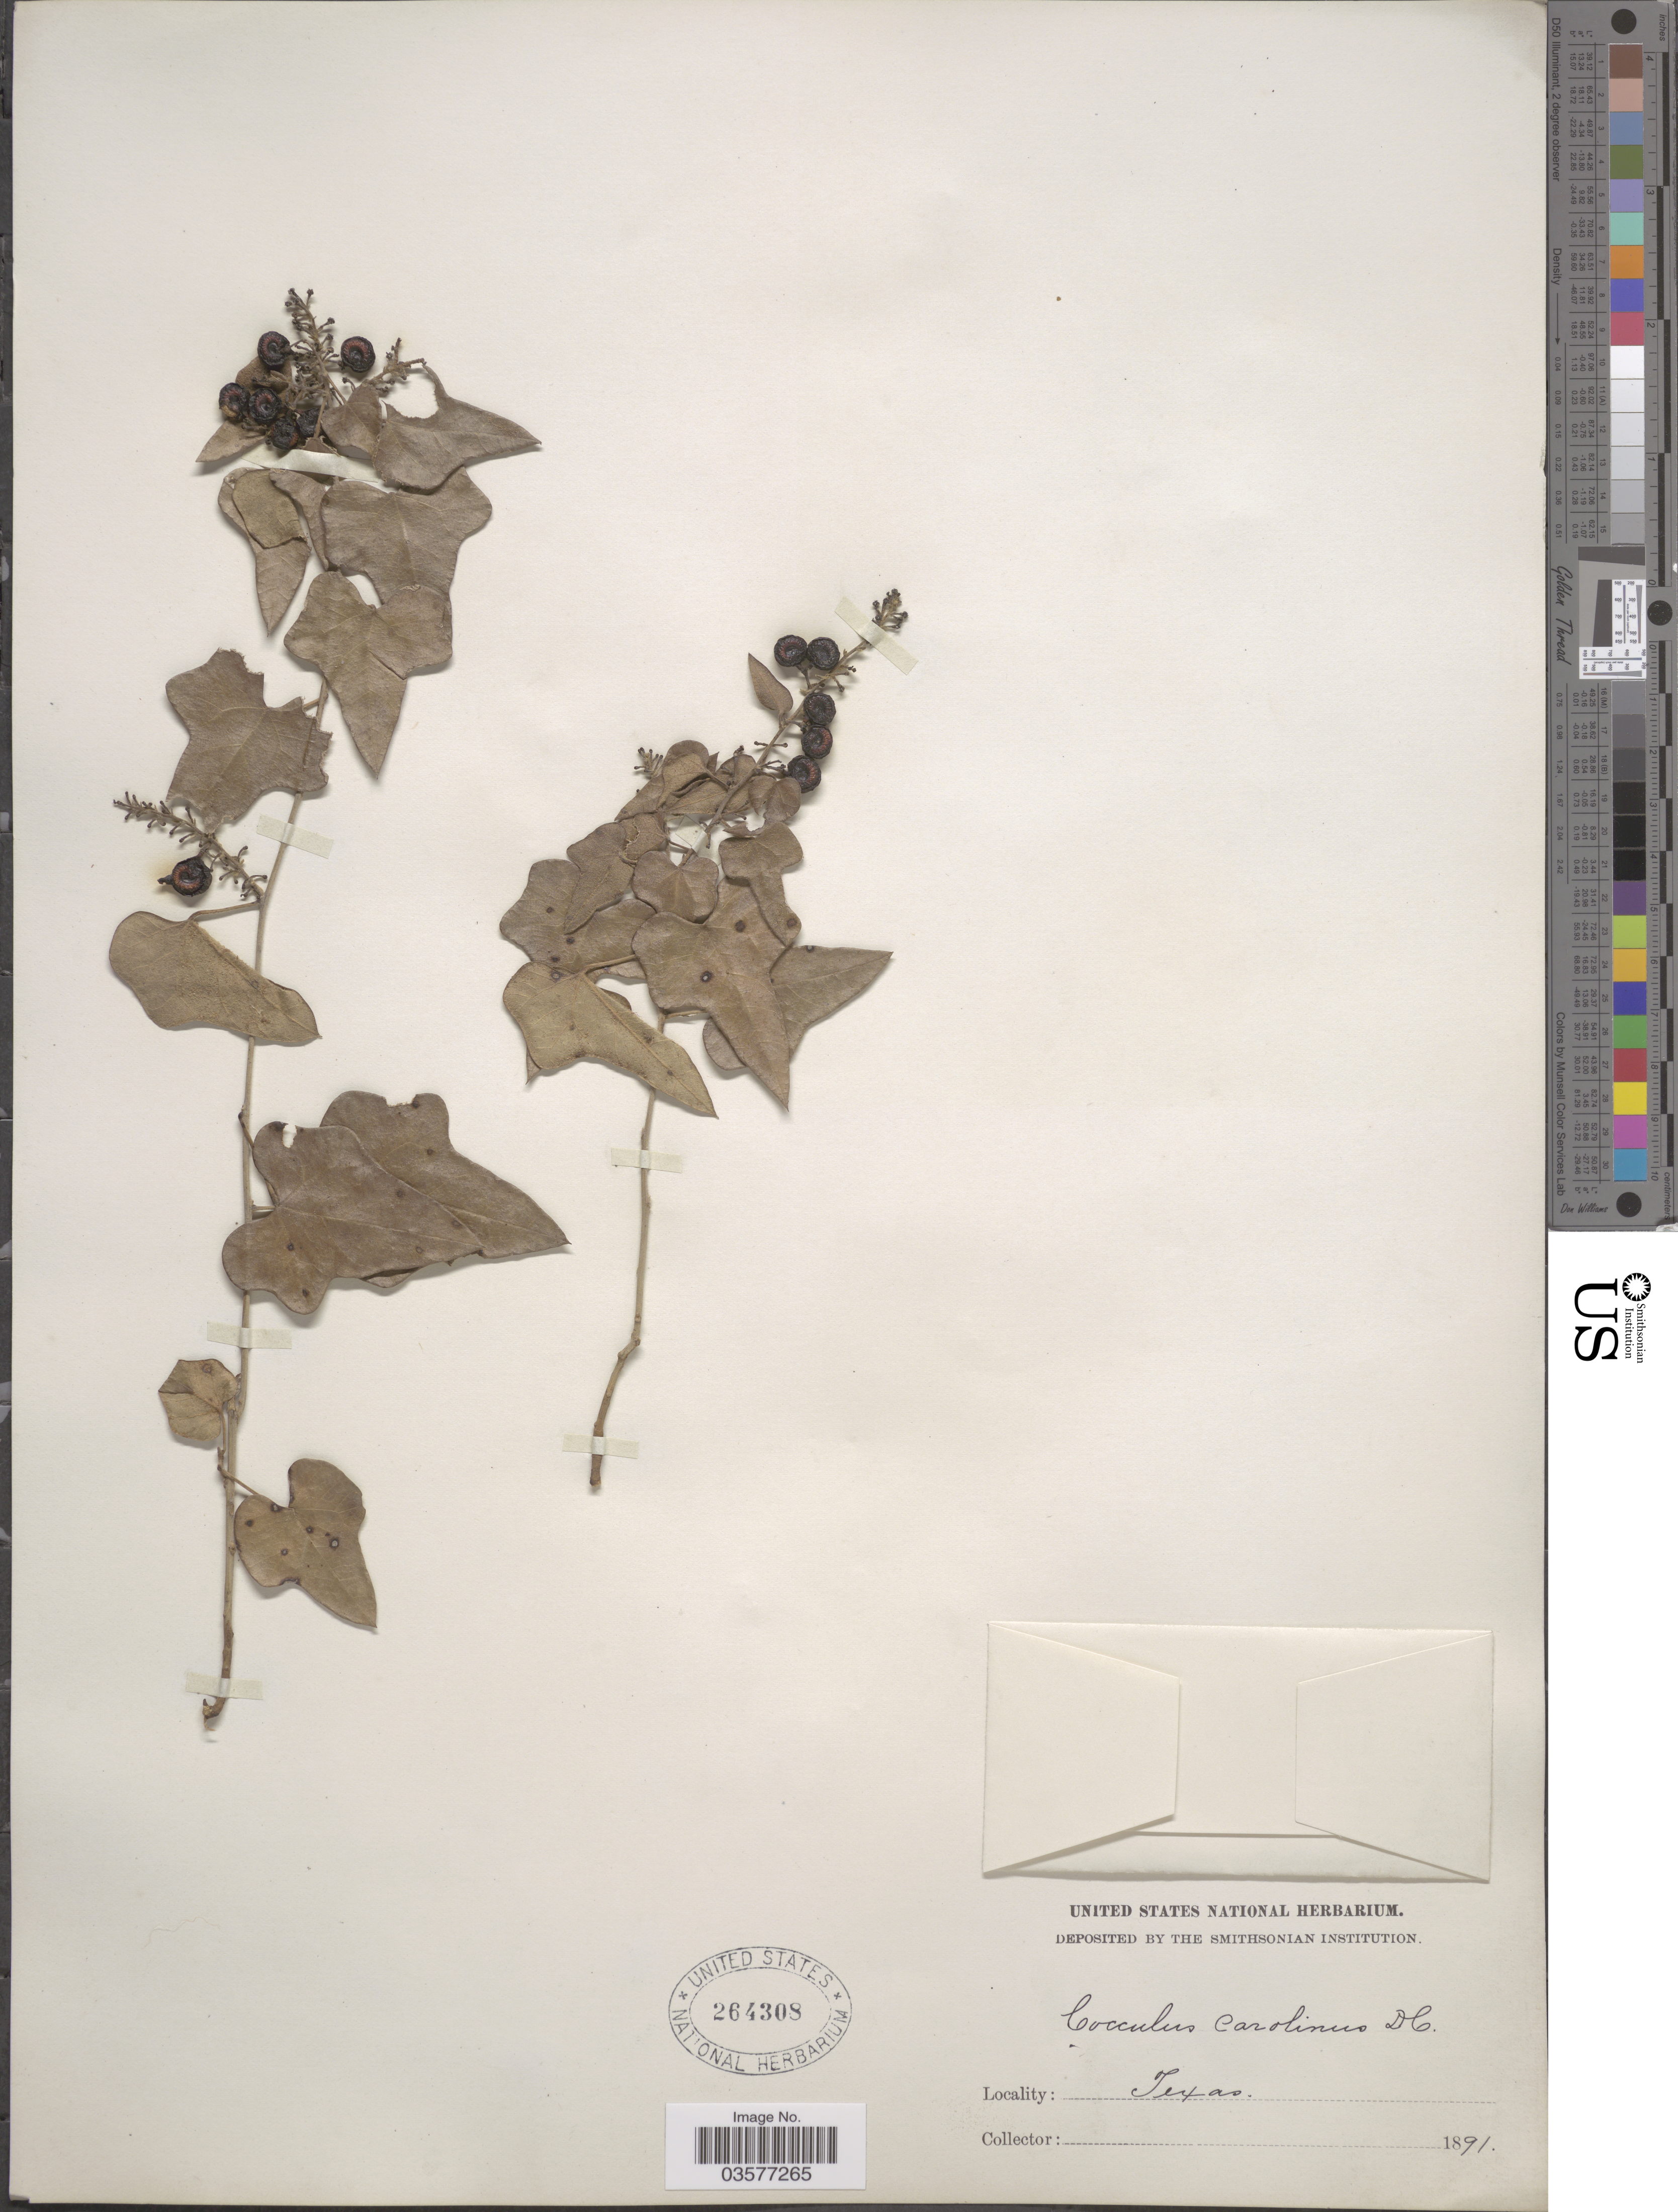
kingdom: Plantae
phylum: Tracheophyta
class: Magnoliopsida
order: Ranunculales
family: Menispermaceae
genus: Cocculus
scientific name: Cocculus carolinus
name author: (L.) DC.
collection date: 1891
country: United States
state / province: Texas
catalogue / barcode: US 264308